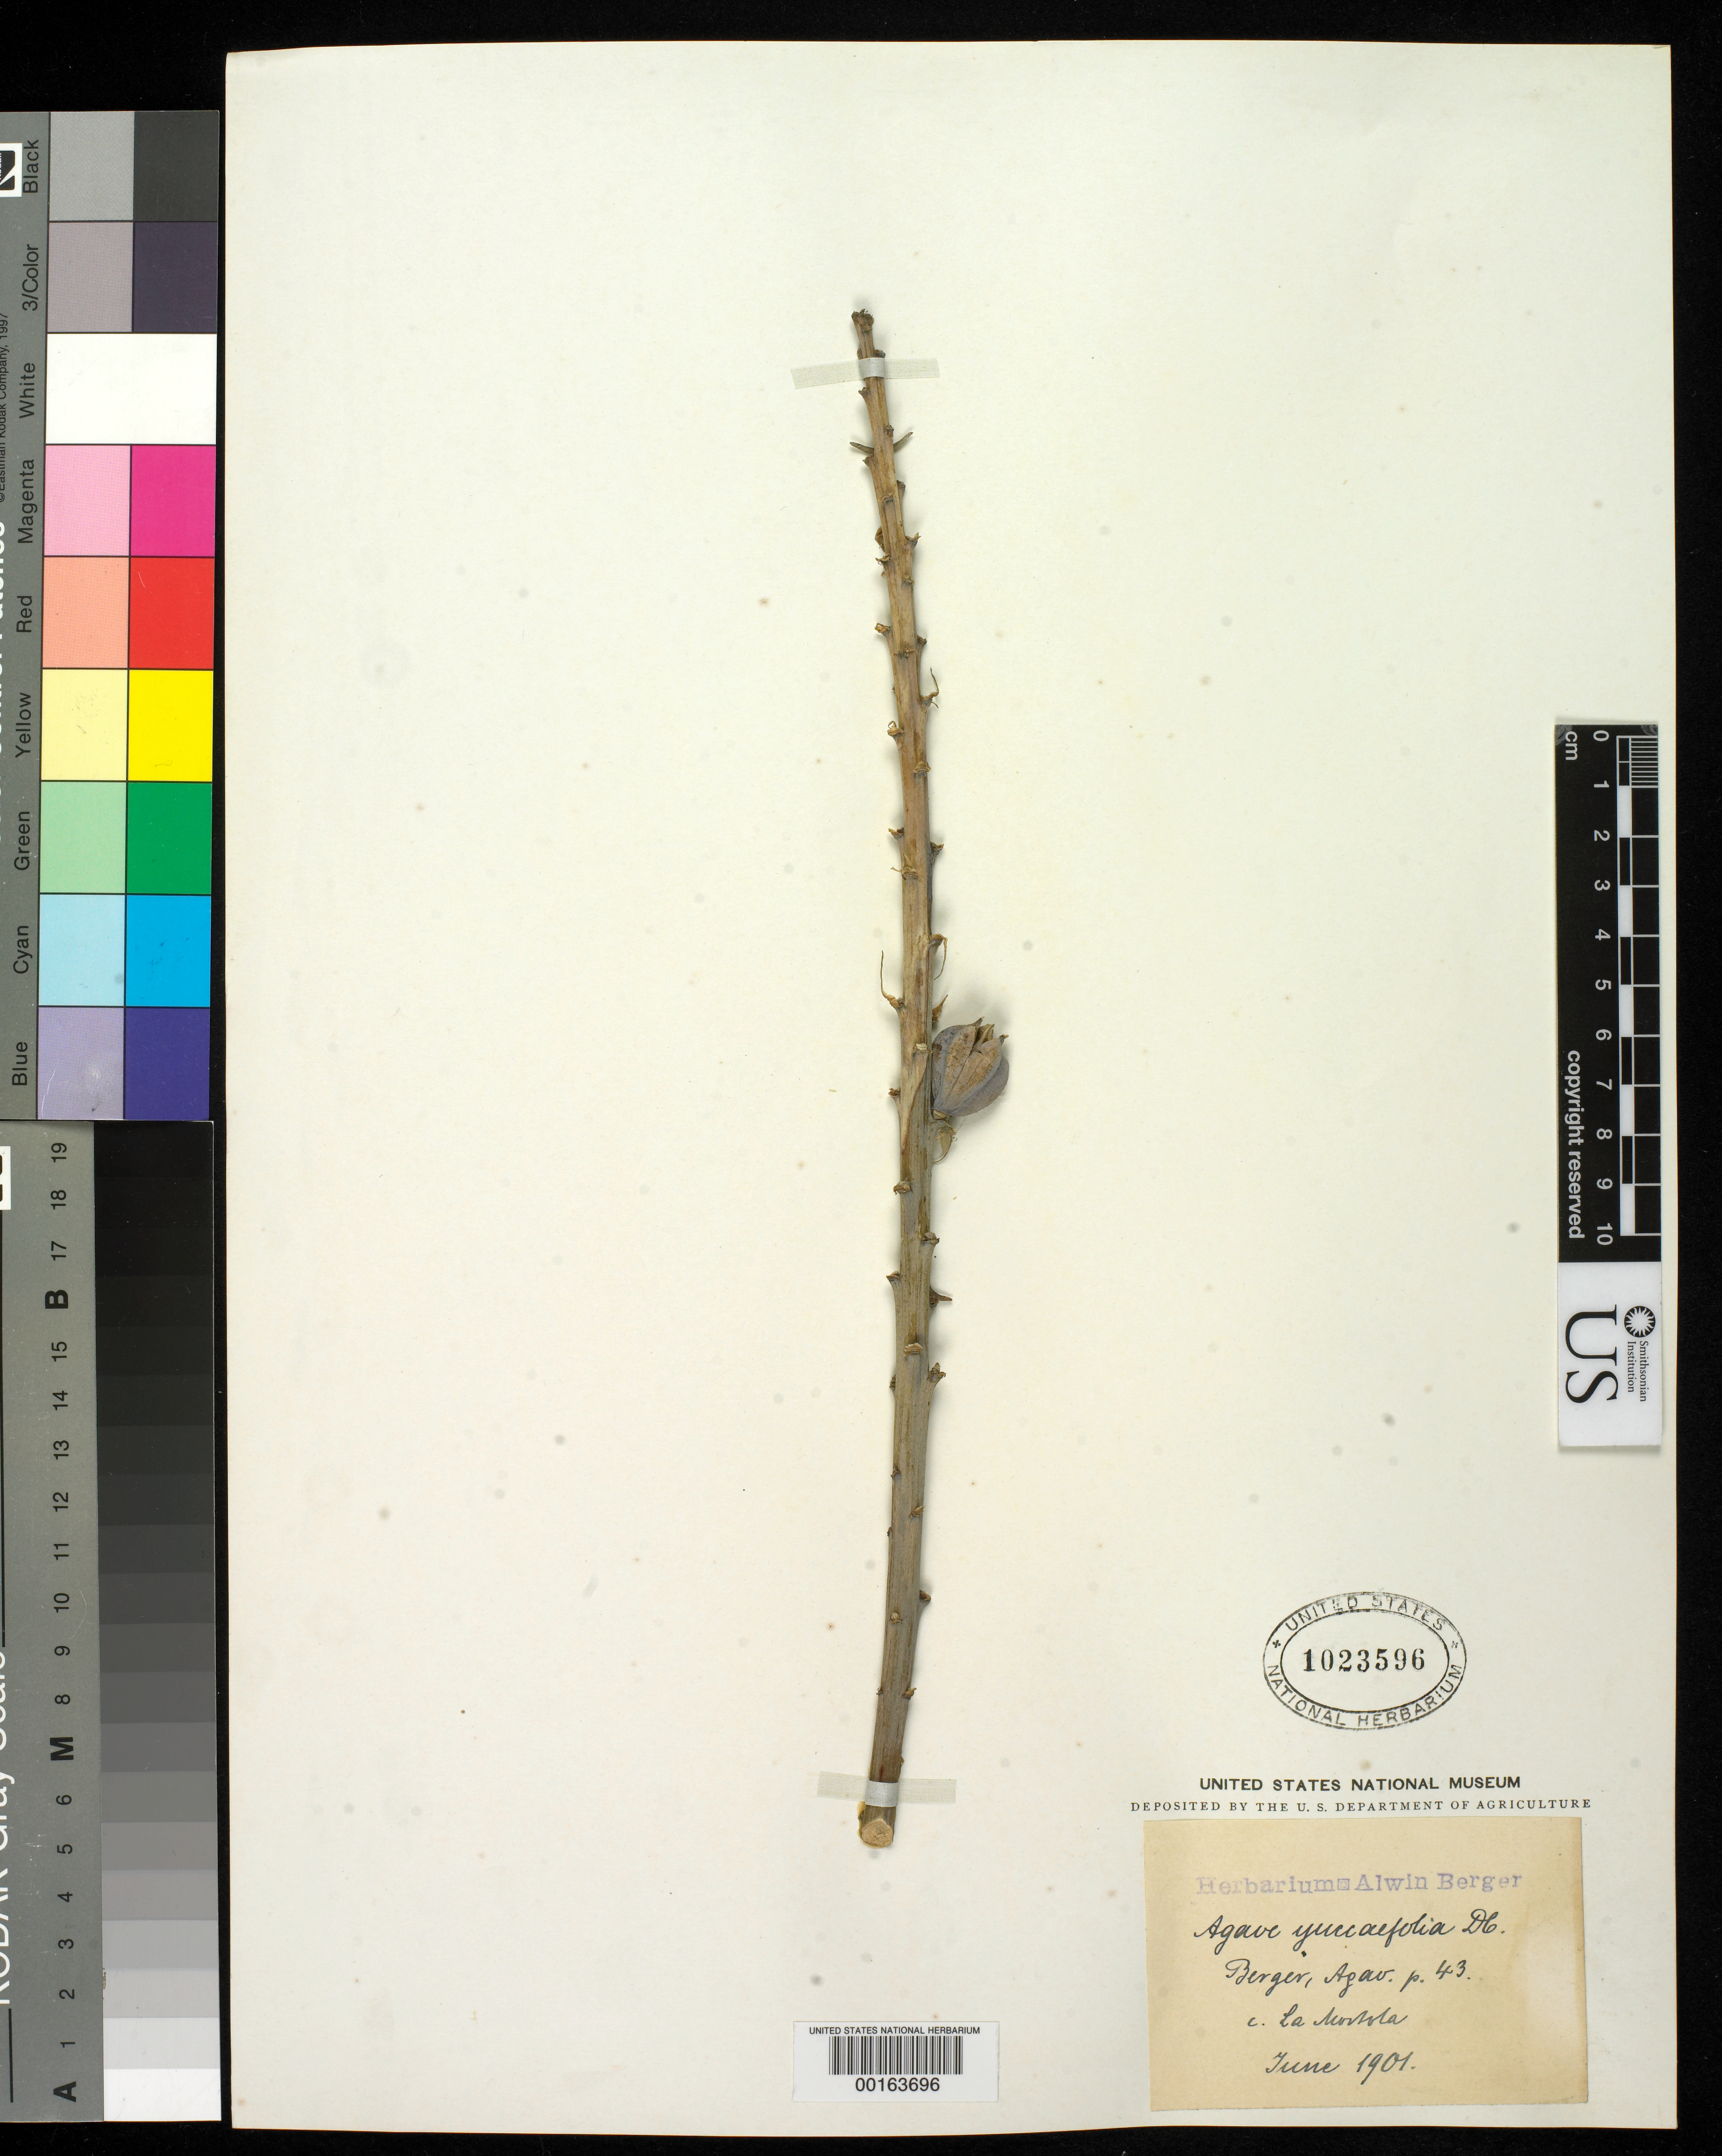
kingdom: Plantae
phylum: Tracheophyta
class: Liliopsida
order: Asparagales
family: Asparagaceae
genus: Agave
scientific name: Agave yuccaefolia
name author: Redouté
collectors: ex herb. A. Berger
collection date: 1909-06-02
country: Mexico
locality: Cultivated at La Mortola, Italy.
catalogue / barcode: US 1023596